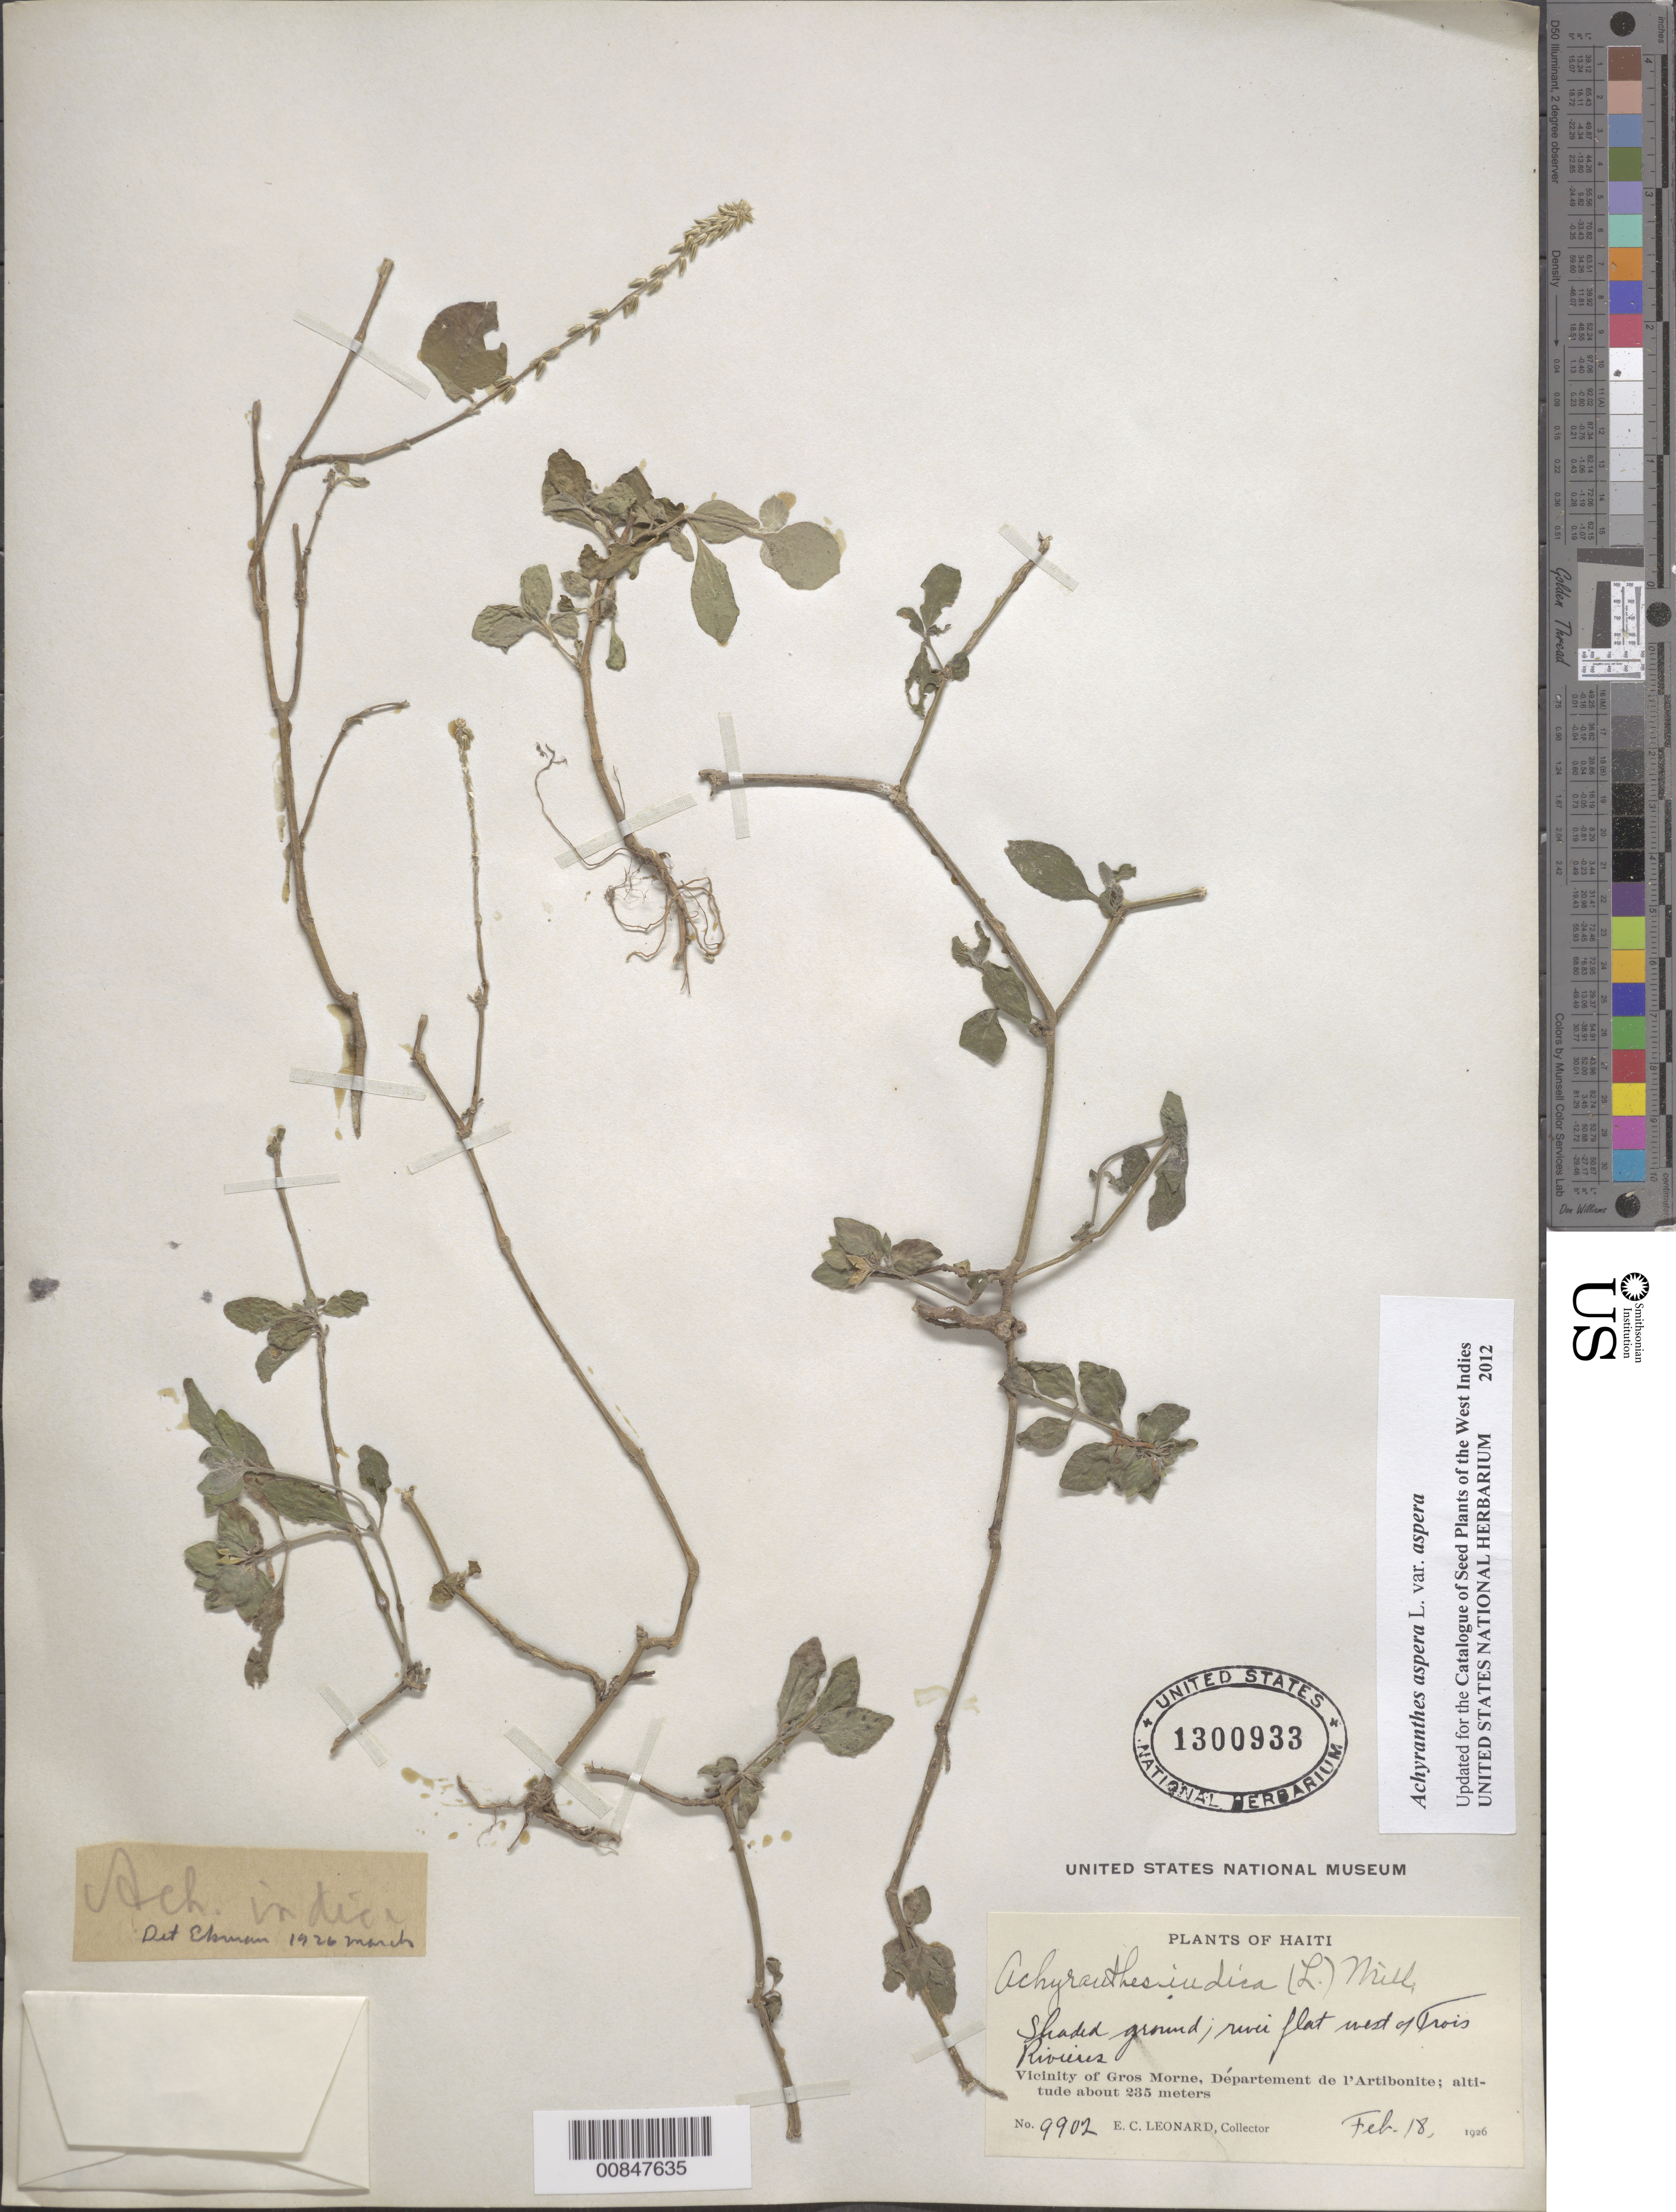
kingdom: Plantae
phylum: Tracheophyta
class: Magnoliopsida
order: Caryophyllales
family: Amaranthaceae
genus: Achyranthes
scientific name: Achyranthes aspera var. aspera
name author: L.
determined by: Ekman, E. L.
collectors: E. C. Leonard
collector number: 9902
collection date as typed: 18 Feb 1926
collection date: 1926-02-18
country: Haiti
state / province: Artibonite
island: Hispaniola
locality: Vicinity of Gros Morne. River flat west of Trois Rivières.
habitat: Shaded ground. River flat.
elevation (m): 235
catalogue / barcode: US 1300933